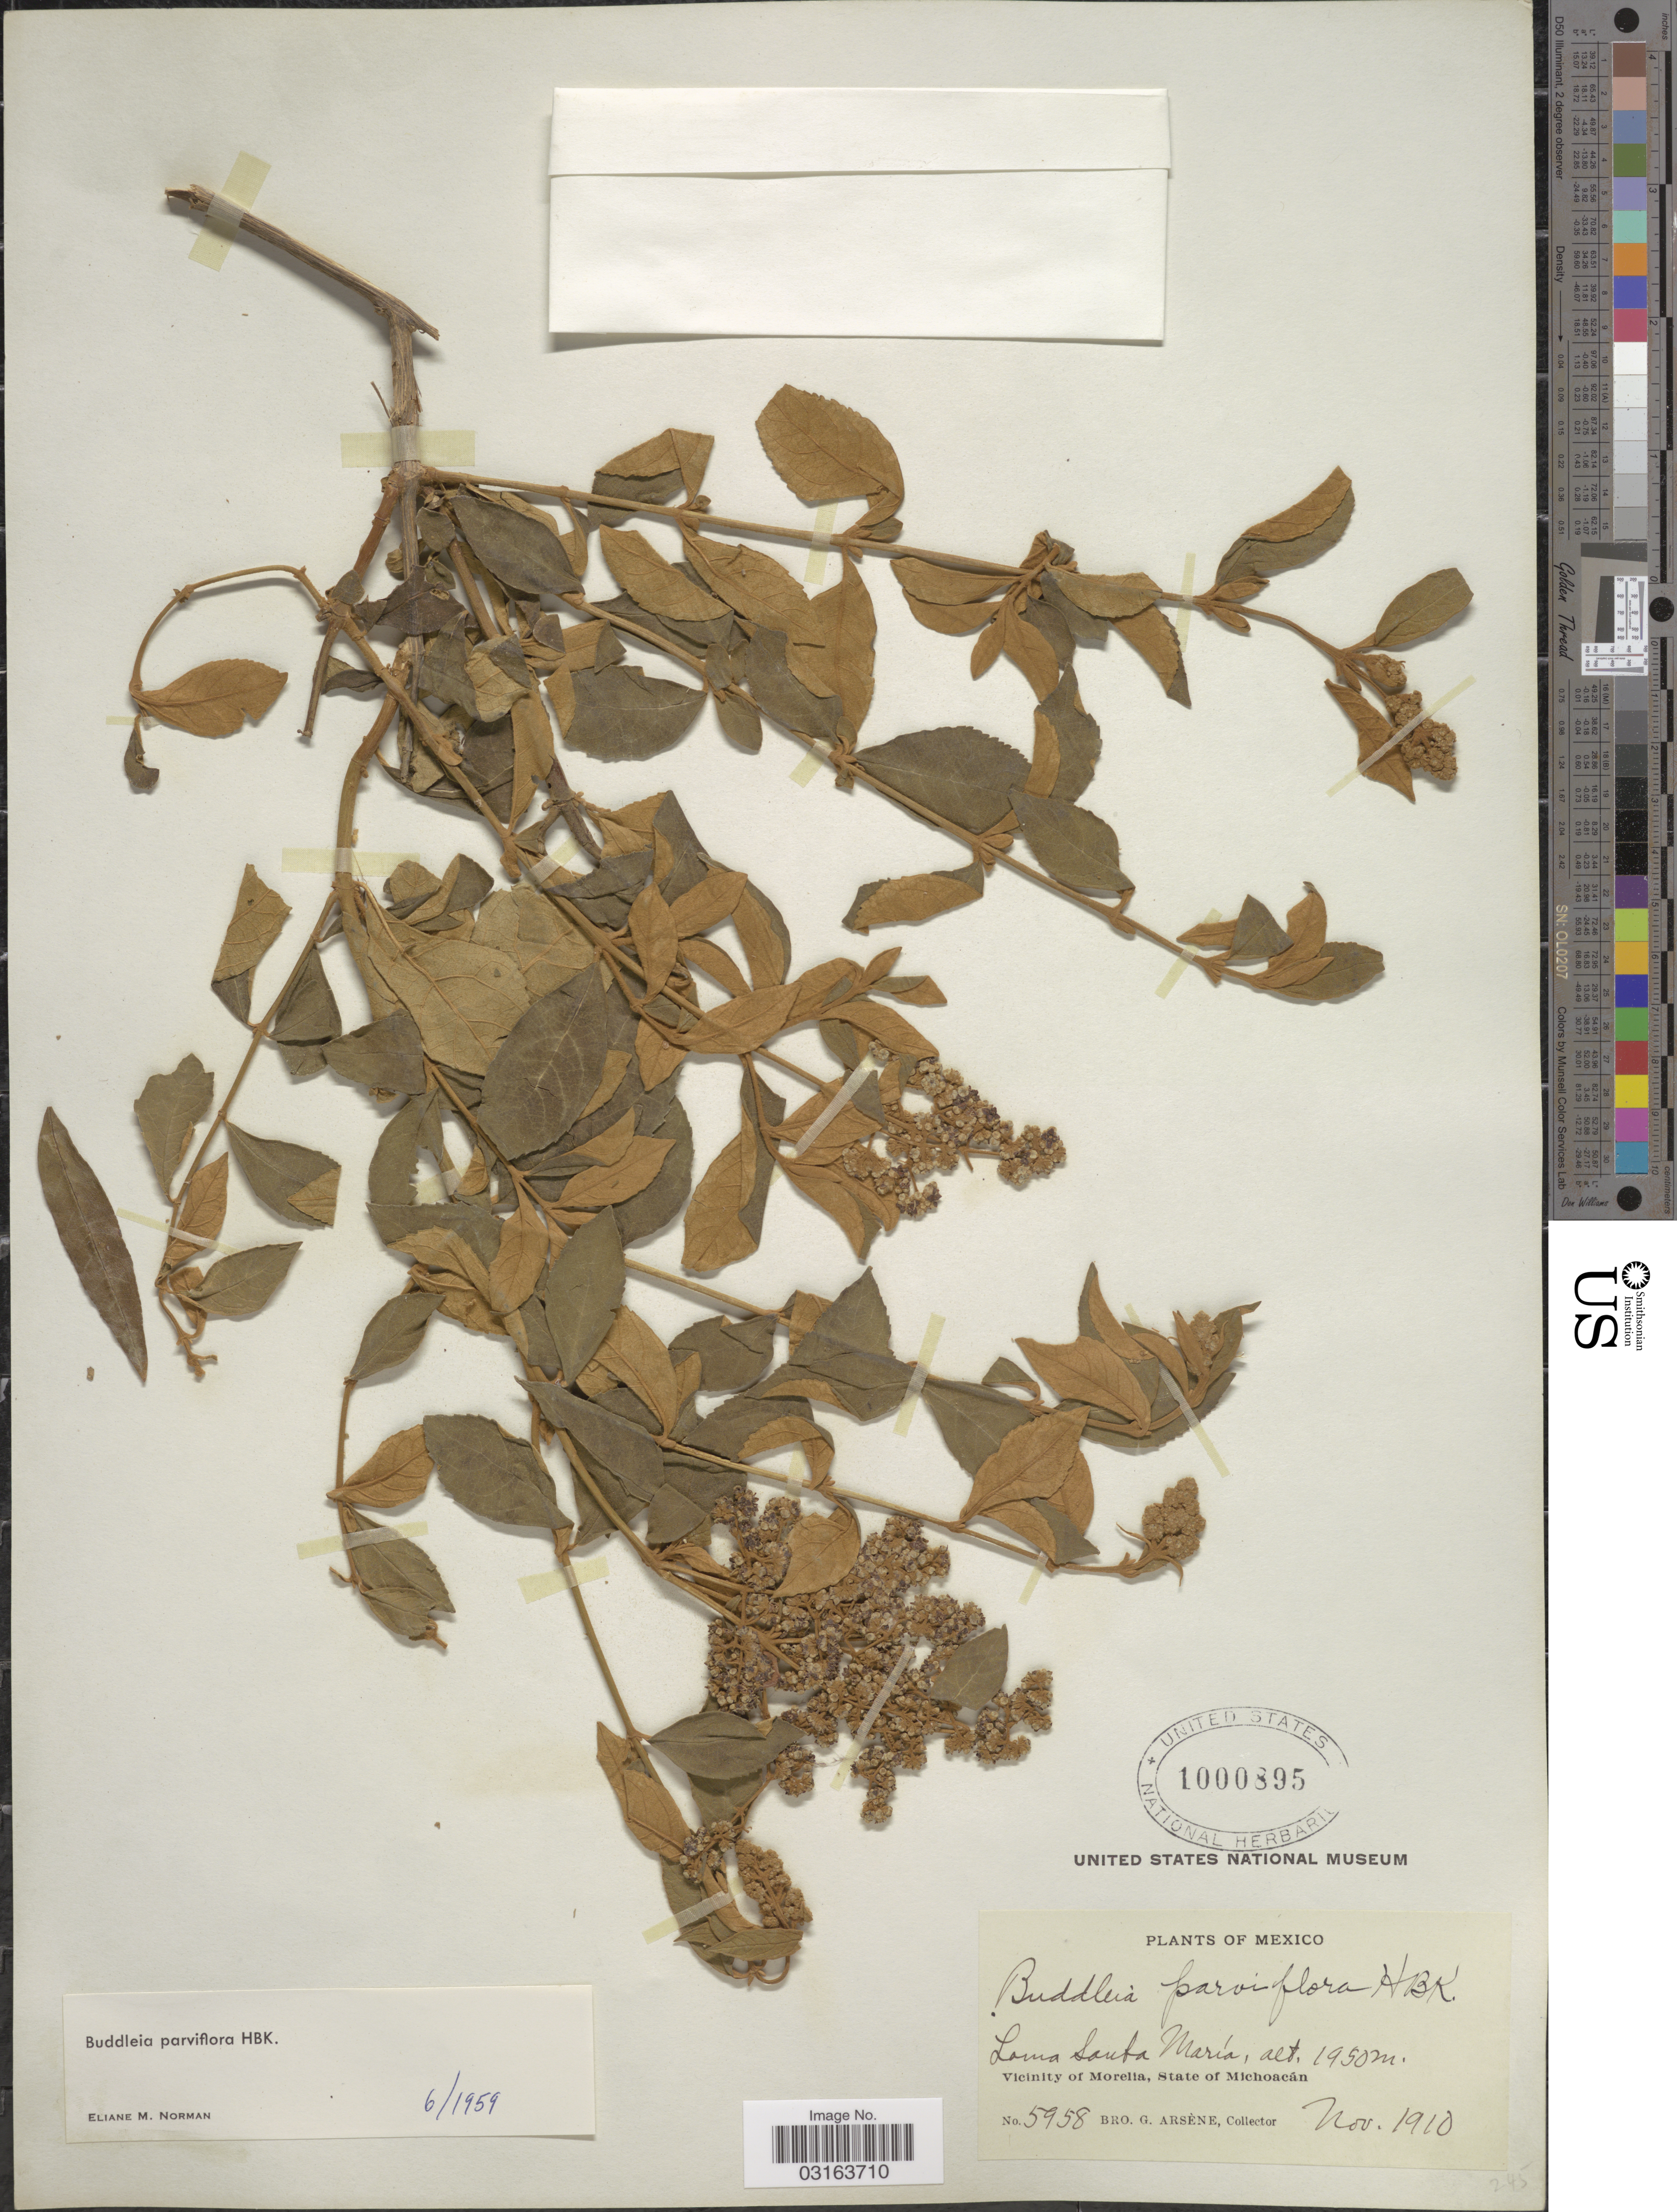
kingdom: Plantae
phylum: Tracheophyta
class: Magnoliopsida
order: Lamiales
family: Scrophulariaceae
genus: Buddleja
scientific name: Buddleja parviflora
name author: Kunth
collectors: Bro. G. Arsène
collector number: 5958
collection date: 1910-11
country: Mexico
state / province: Michoacán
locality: Loma Santa María. Vicinity of Morelia.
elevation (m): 1950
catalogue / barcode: US 1000895